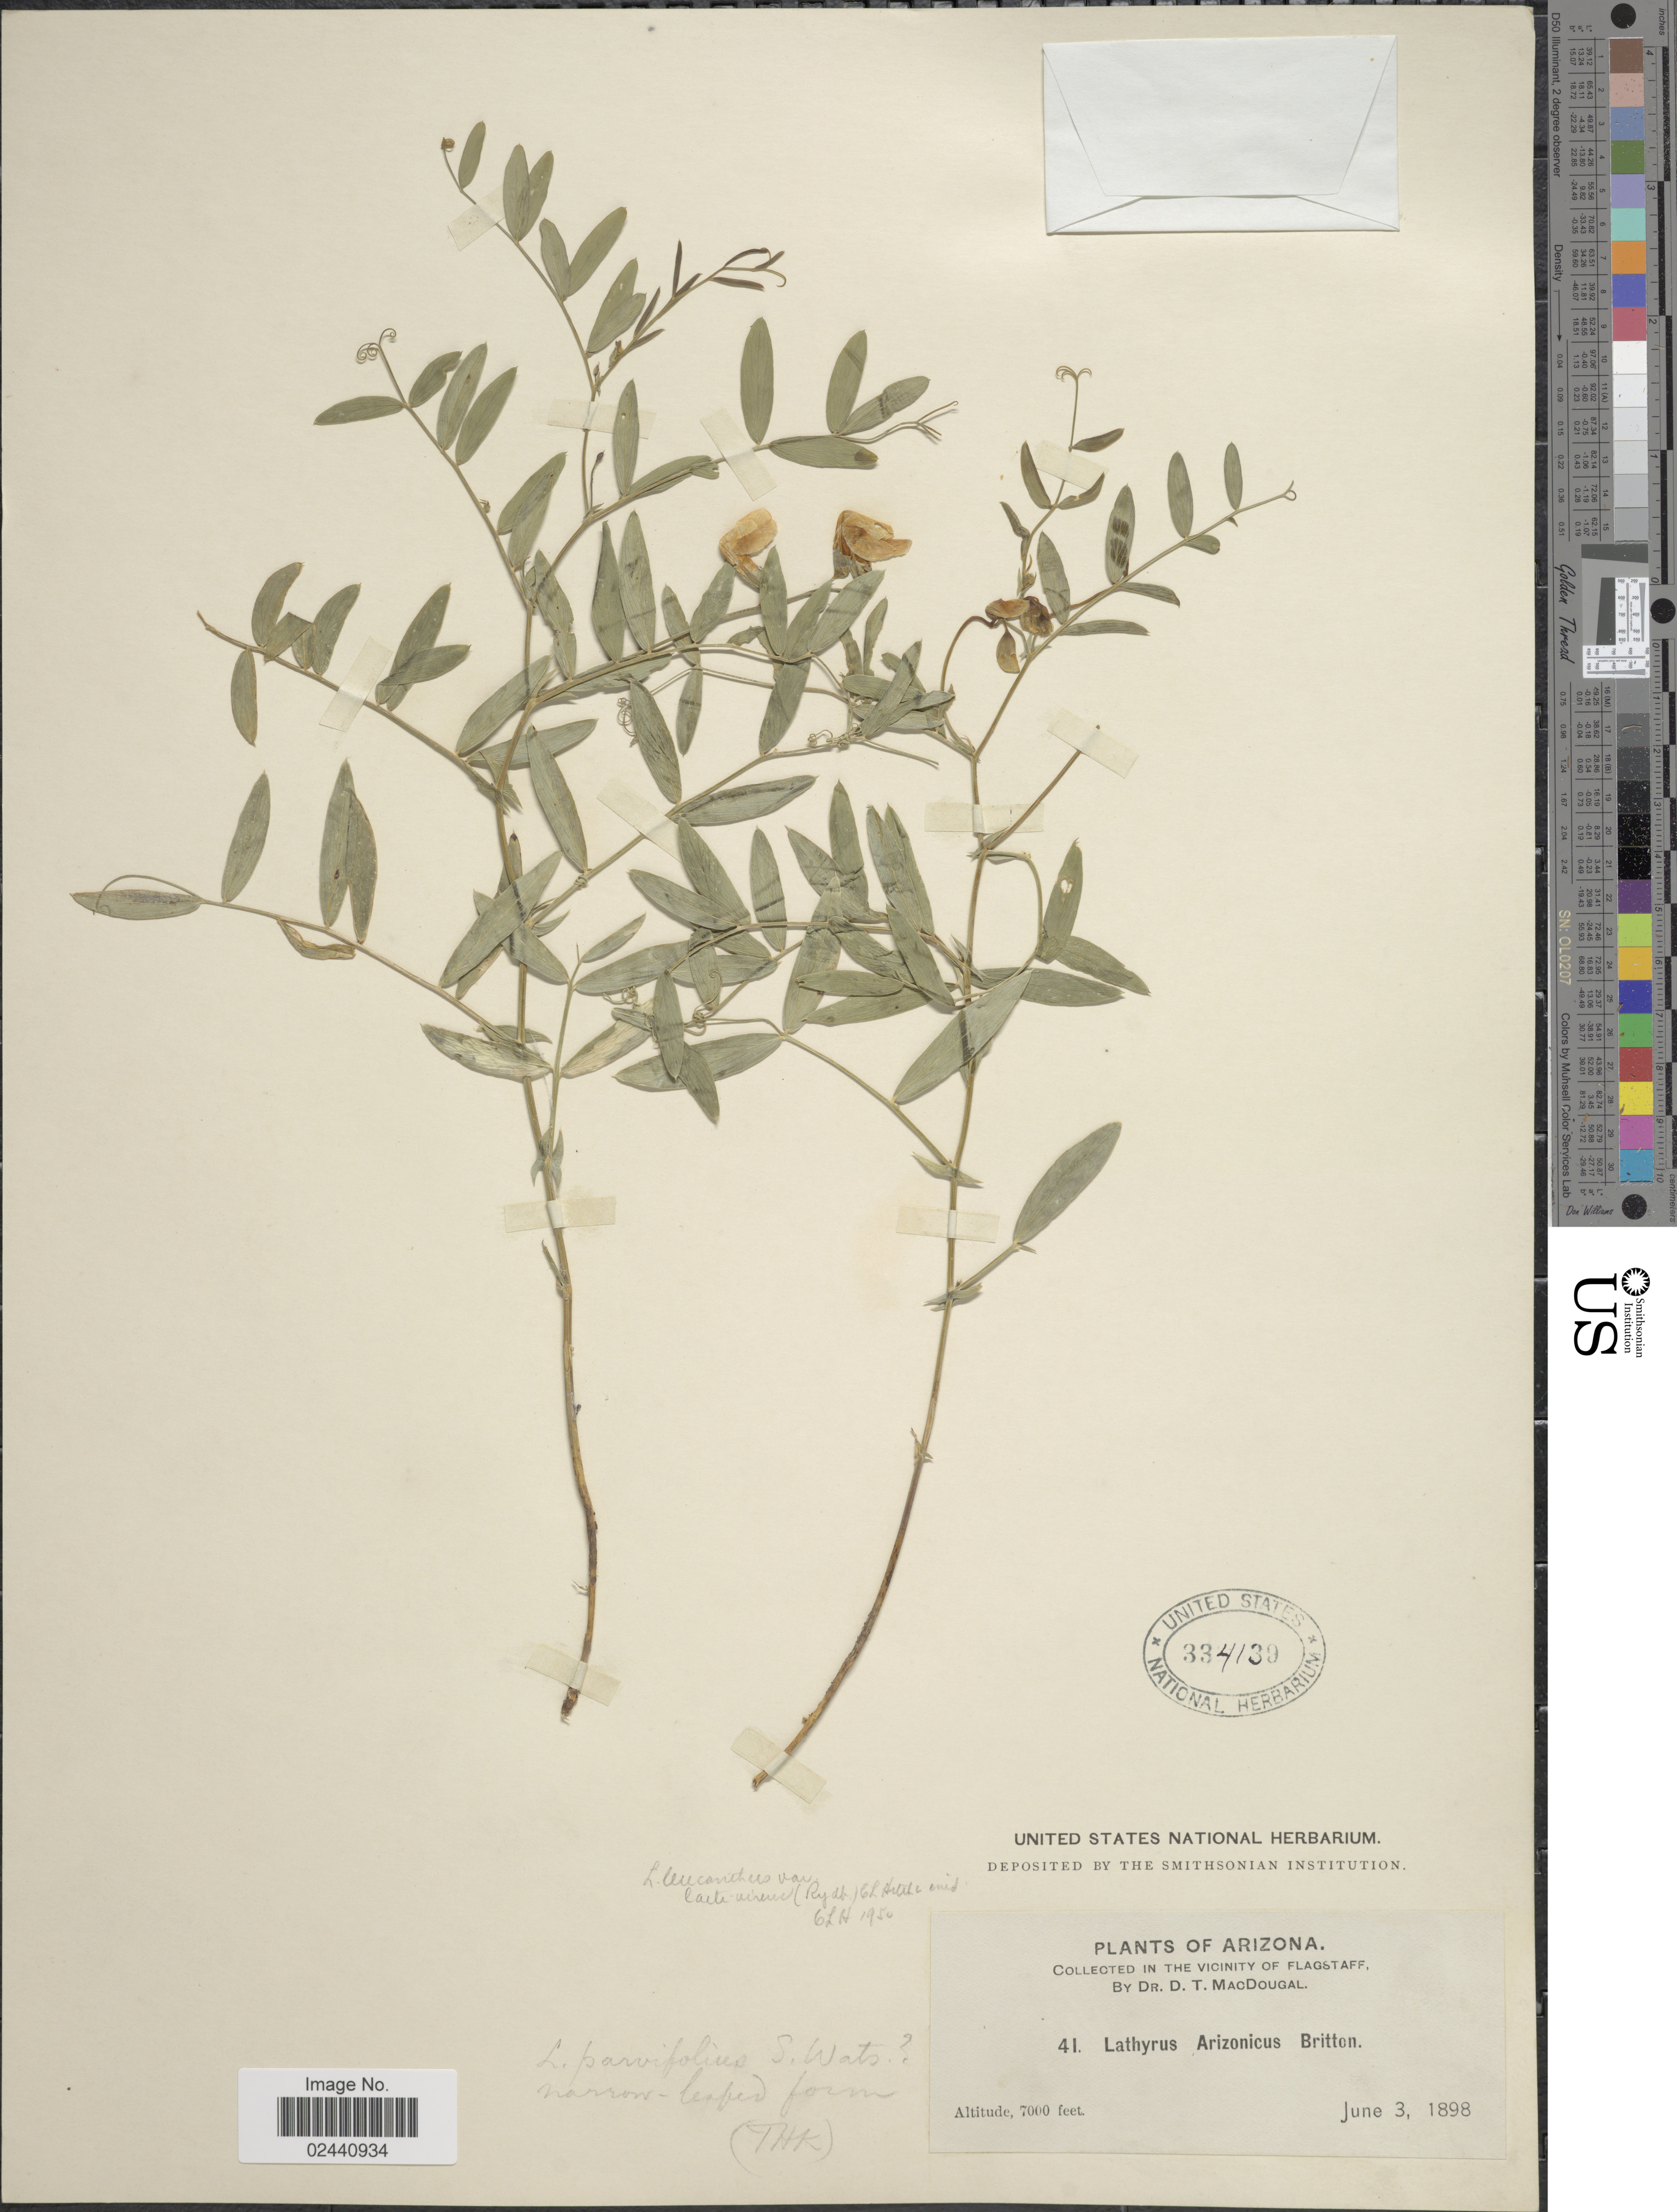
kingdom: Plantae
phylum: Tracheophyta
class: Magnoliopsida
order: Fabales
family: Fabaceae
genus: Lathyrus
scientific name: Lathyrus leucanthus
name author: Rydb.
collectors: D. T. MacDougal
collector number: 41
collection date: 1898-06-03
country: United States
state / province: Arizona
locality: Vicinity of Flagstaff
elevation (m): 2134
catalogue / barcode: US 334139